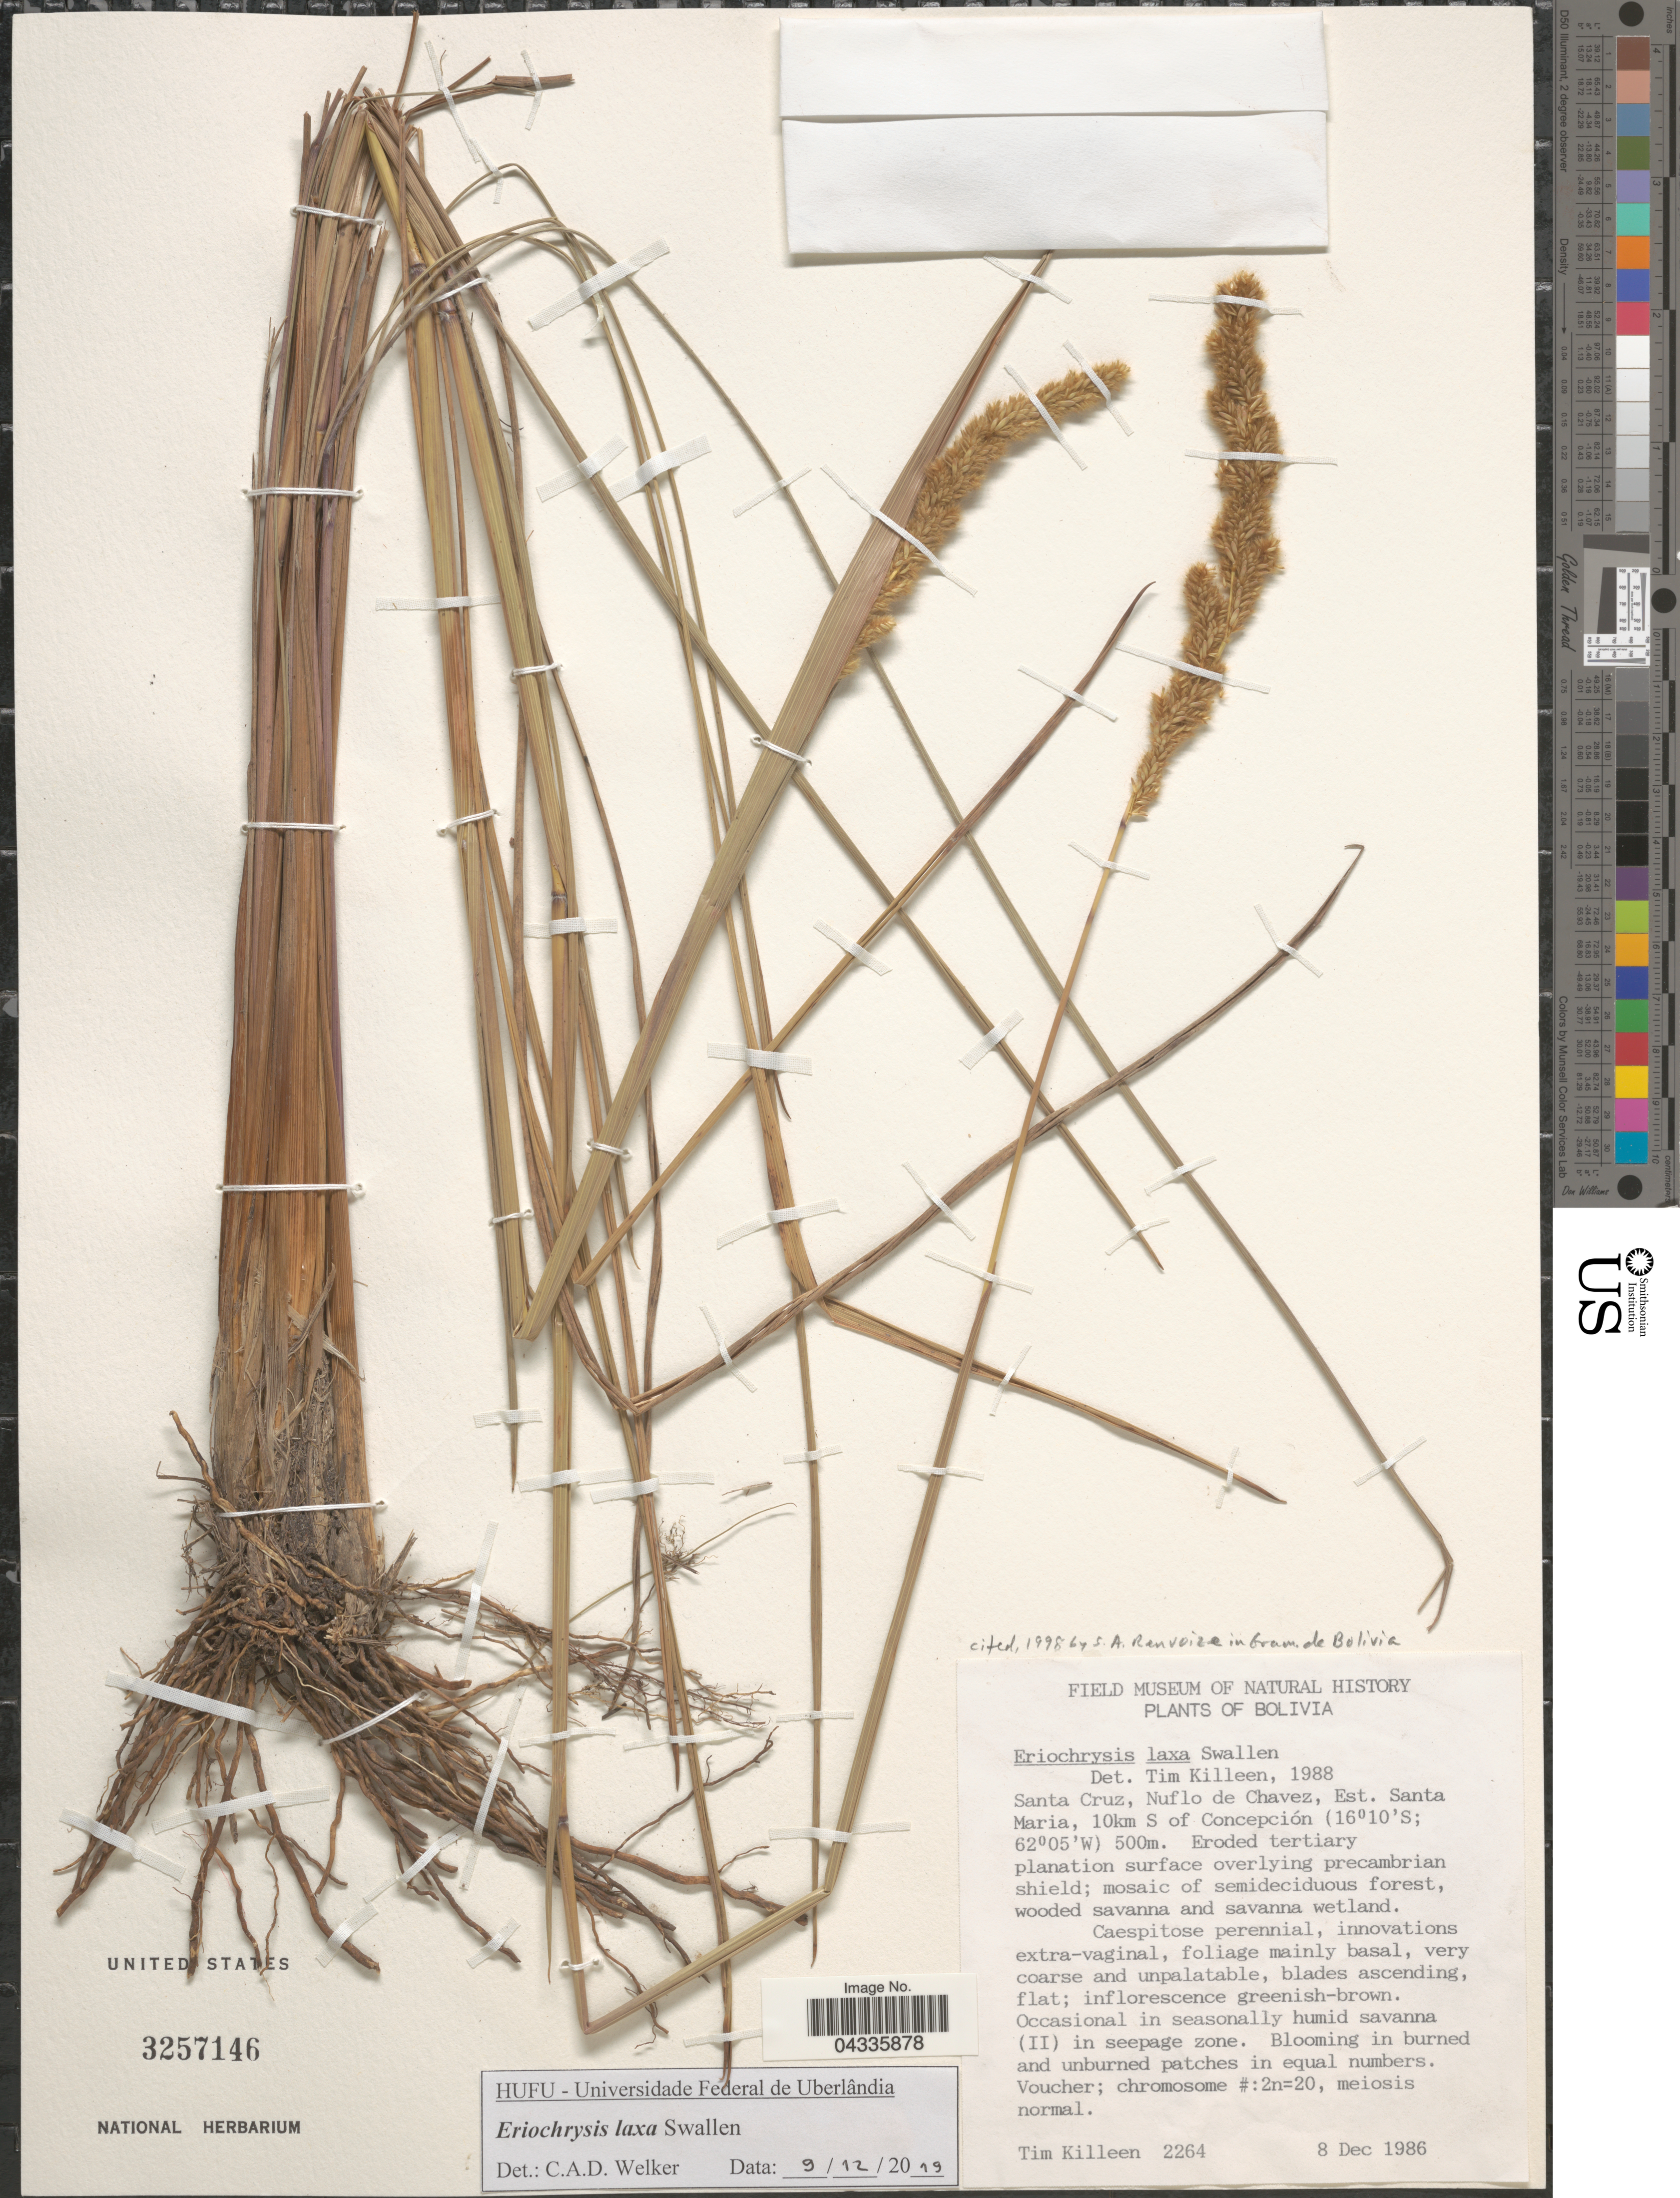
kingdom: Plantae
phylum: Tracheophyta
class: Liliopsida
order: Poales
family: Poaceae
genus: Eriochrysis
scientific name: Eriochrysis laxa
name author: Swallen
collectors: T. J. Killeen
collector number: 2264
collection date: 1986-12-08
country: Bolivia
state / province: Santa Cruz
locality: Nuflo de Chavez, Est. Santa Maria, 10km S of Concepción.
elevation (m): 500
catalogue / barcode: US 3257146